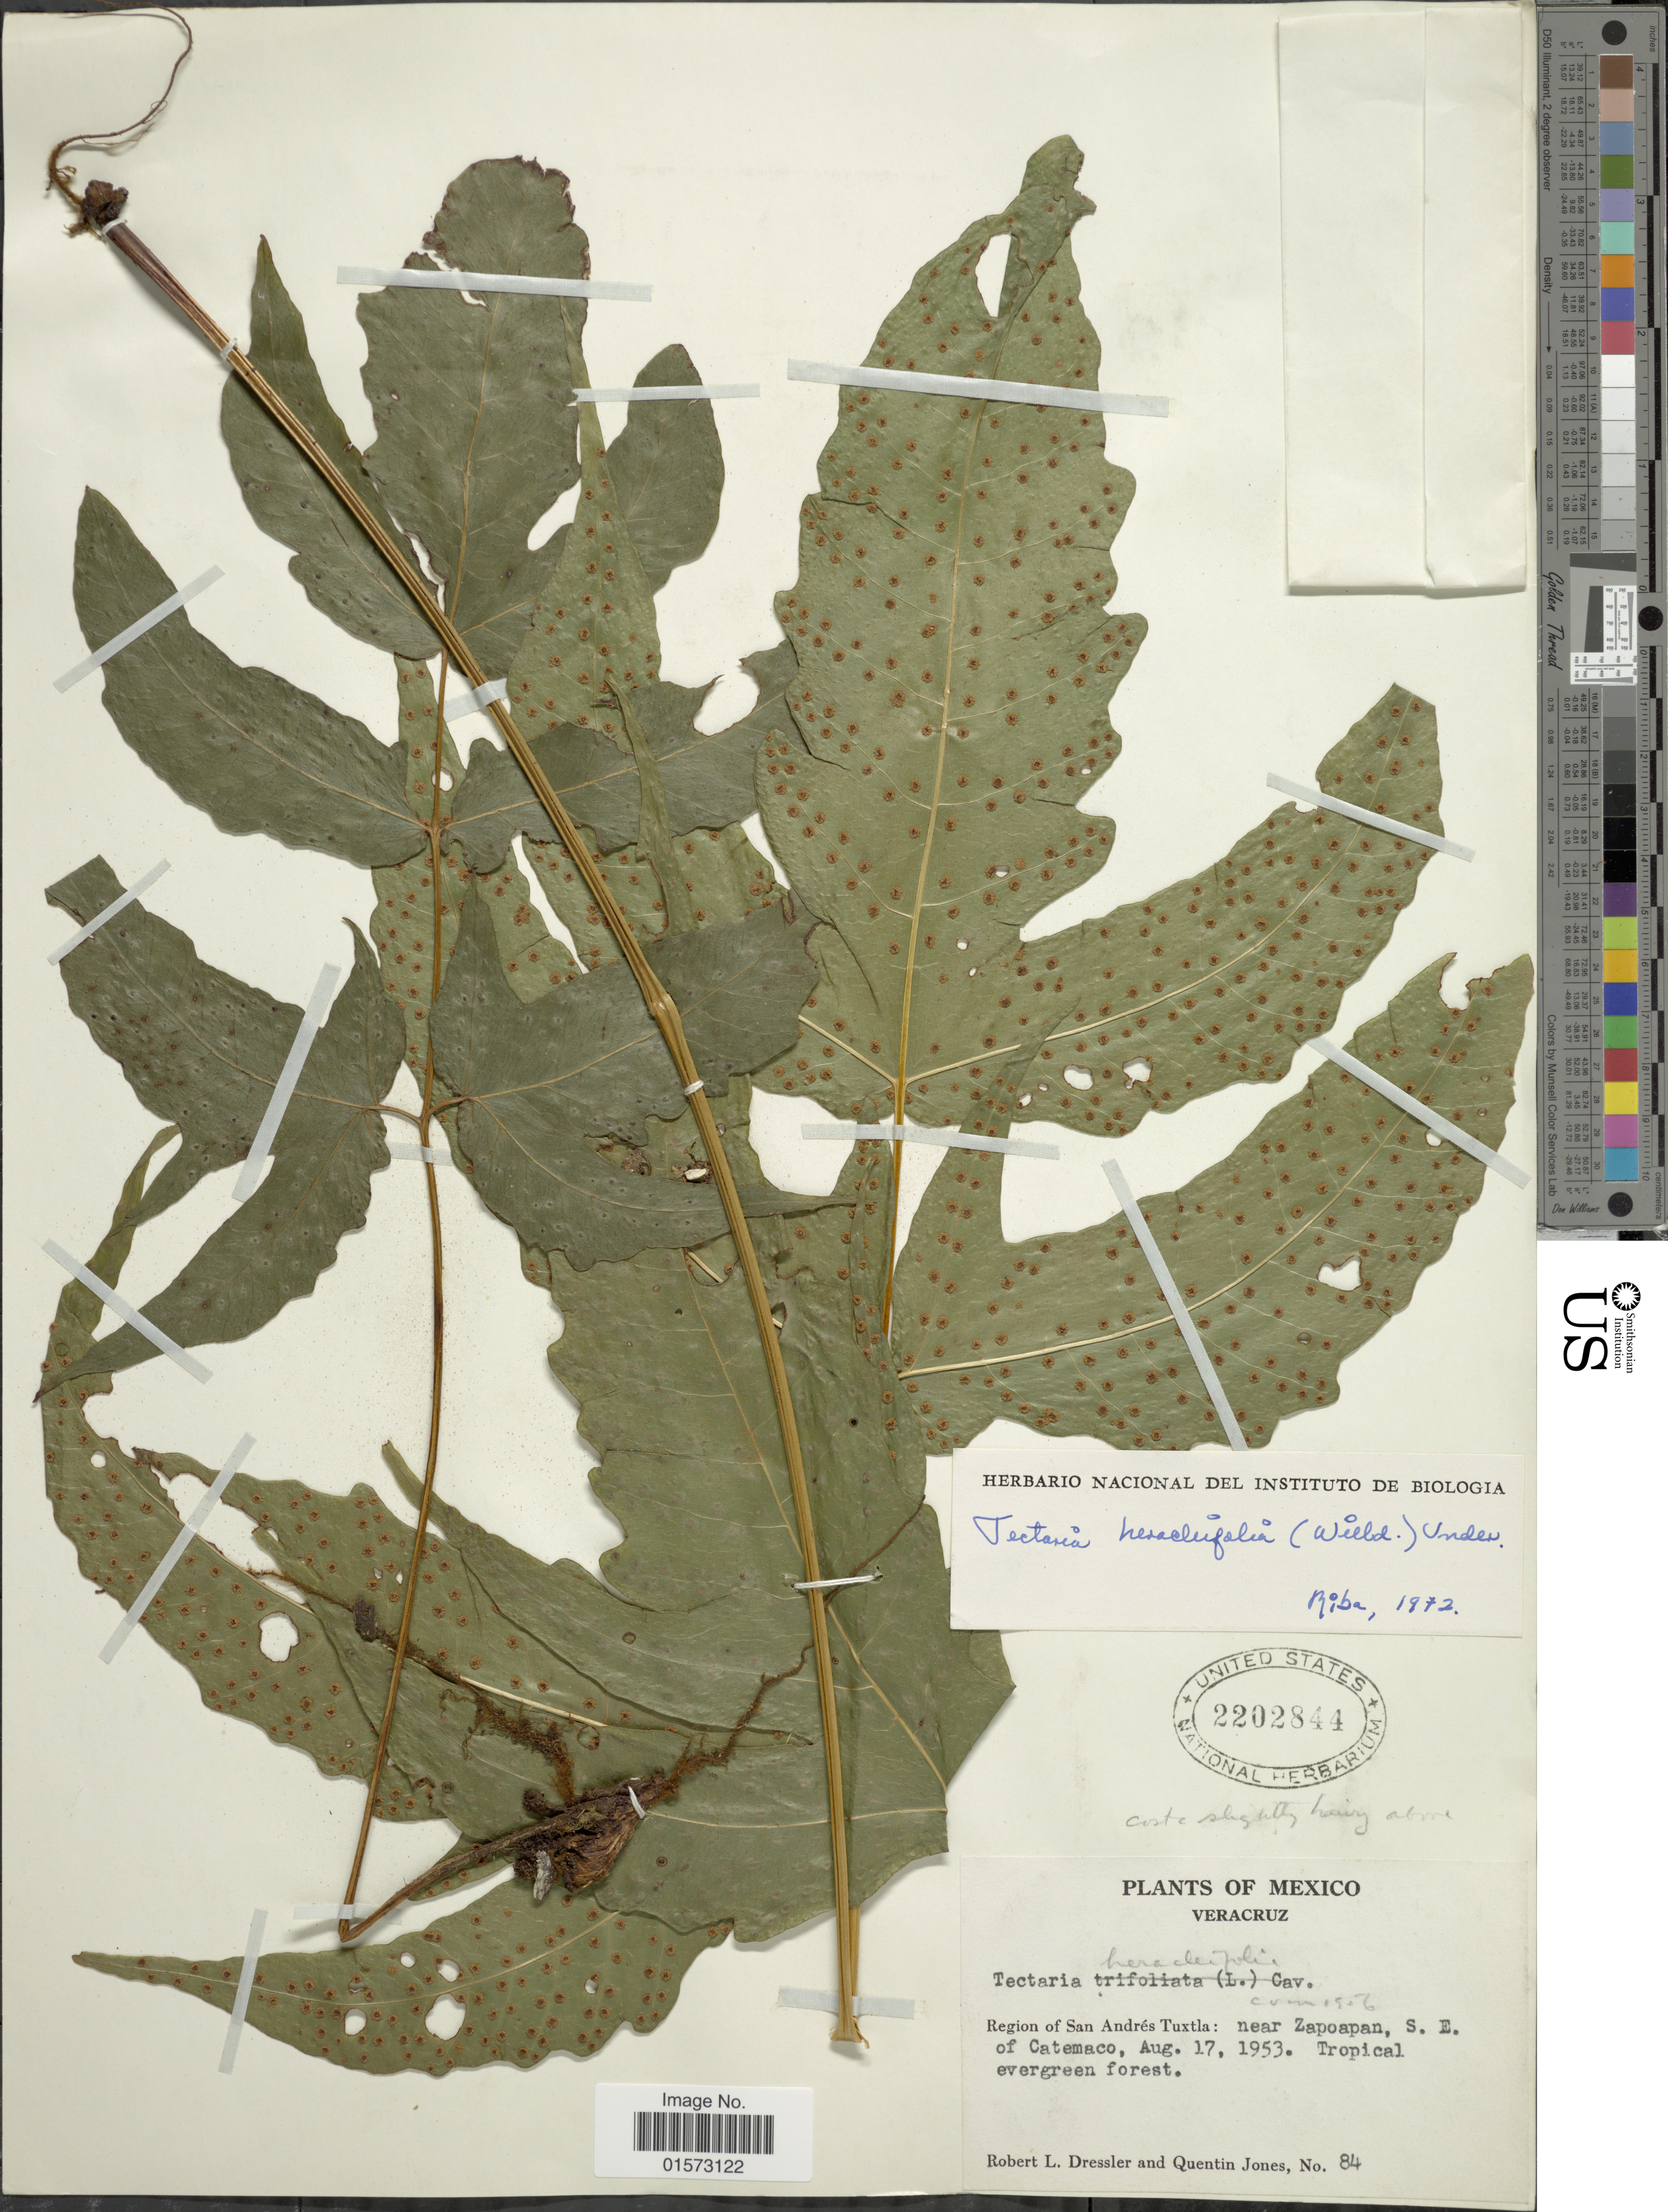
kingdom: Plantae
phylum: Tracheophyta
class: Polypodiopsida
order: Polypodiales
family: Tectariaceae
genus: Tectaria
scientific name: Tectaria heracleifolia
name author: (Willd.) Underw.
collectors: R. Dressler & Q. Jones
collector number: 84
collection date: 1953-08-17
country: Mexico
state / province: Veracruz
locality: Veracruz, Region of San Adnrés Tuxtla: near Zapoapan, S. E. of Catemaco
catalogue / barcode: US 2202844